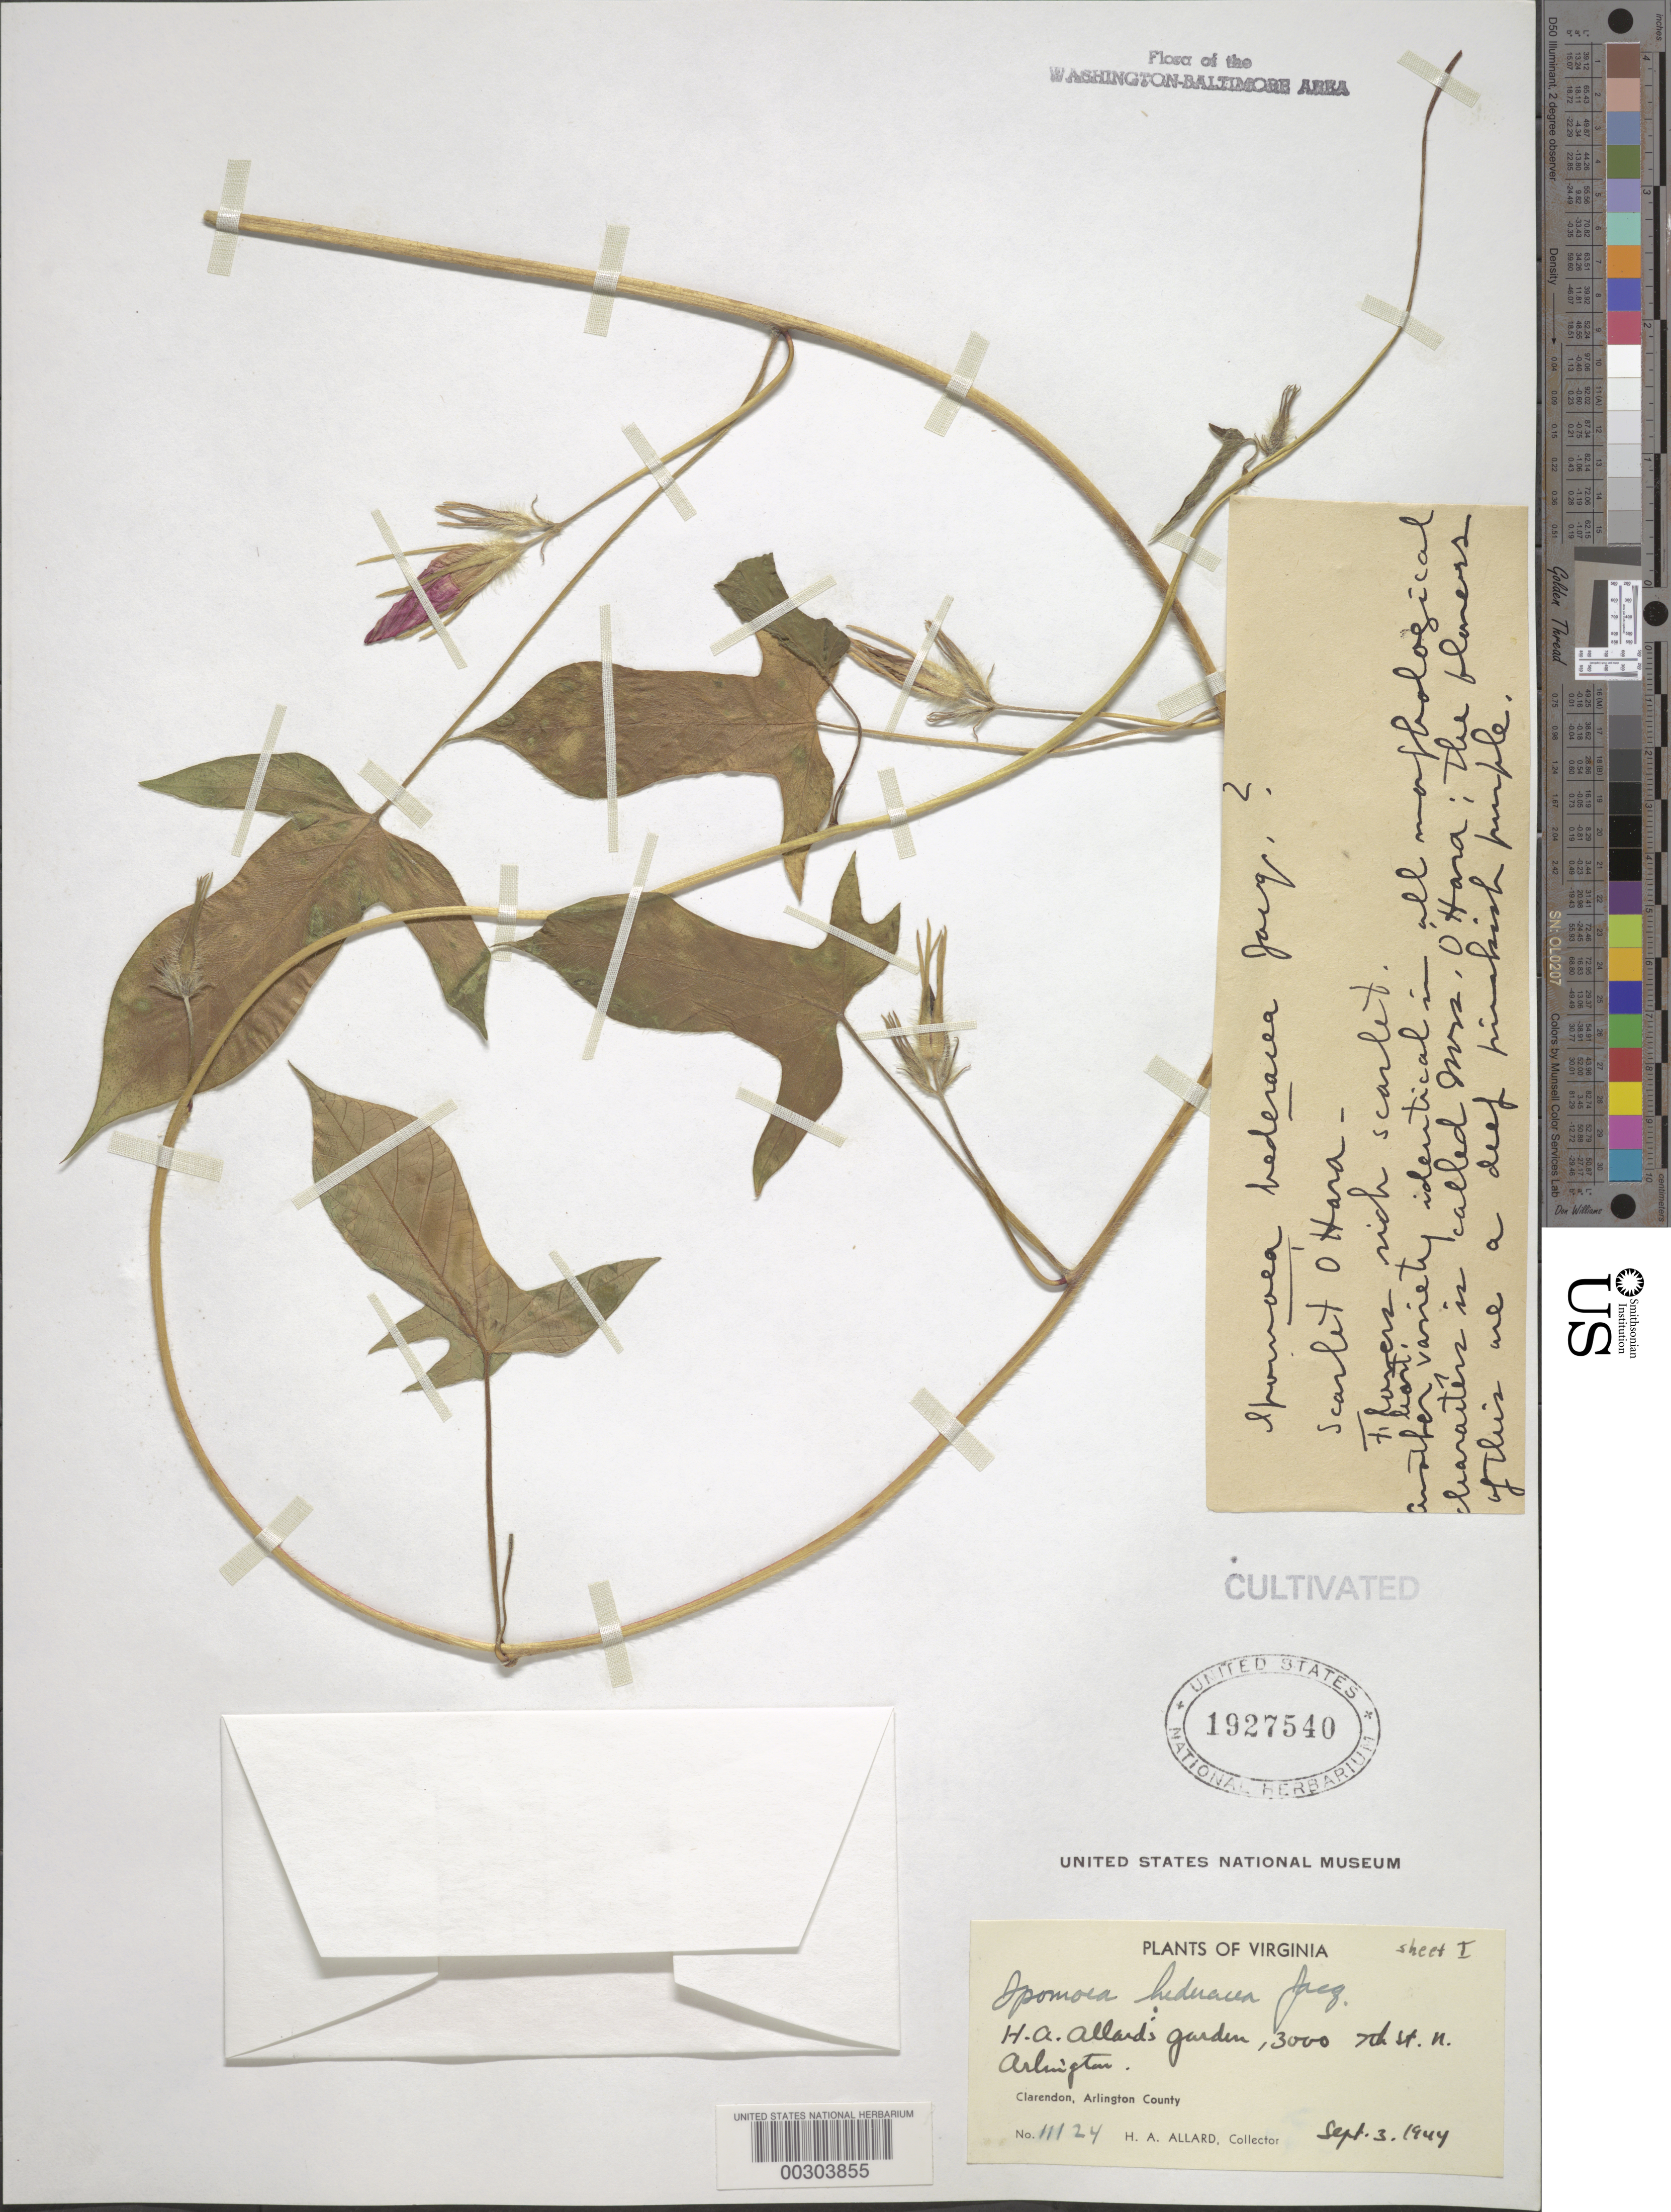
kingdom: Plantae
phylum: Tracheophyta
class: Magnoliopsida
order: Solanales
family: Convolvulaceae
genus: Ipomoea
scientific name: Ipomoea hederacea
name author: Jacq.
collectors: H. A. Allard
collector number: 11124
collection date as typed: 03 Sep 1944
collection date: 1944-09-03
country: United States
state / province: Virginia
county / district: Arlington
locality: Clarendon, 3000 7th St N., H.A. Allard's garden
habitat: Garden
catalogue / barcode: US 1927540